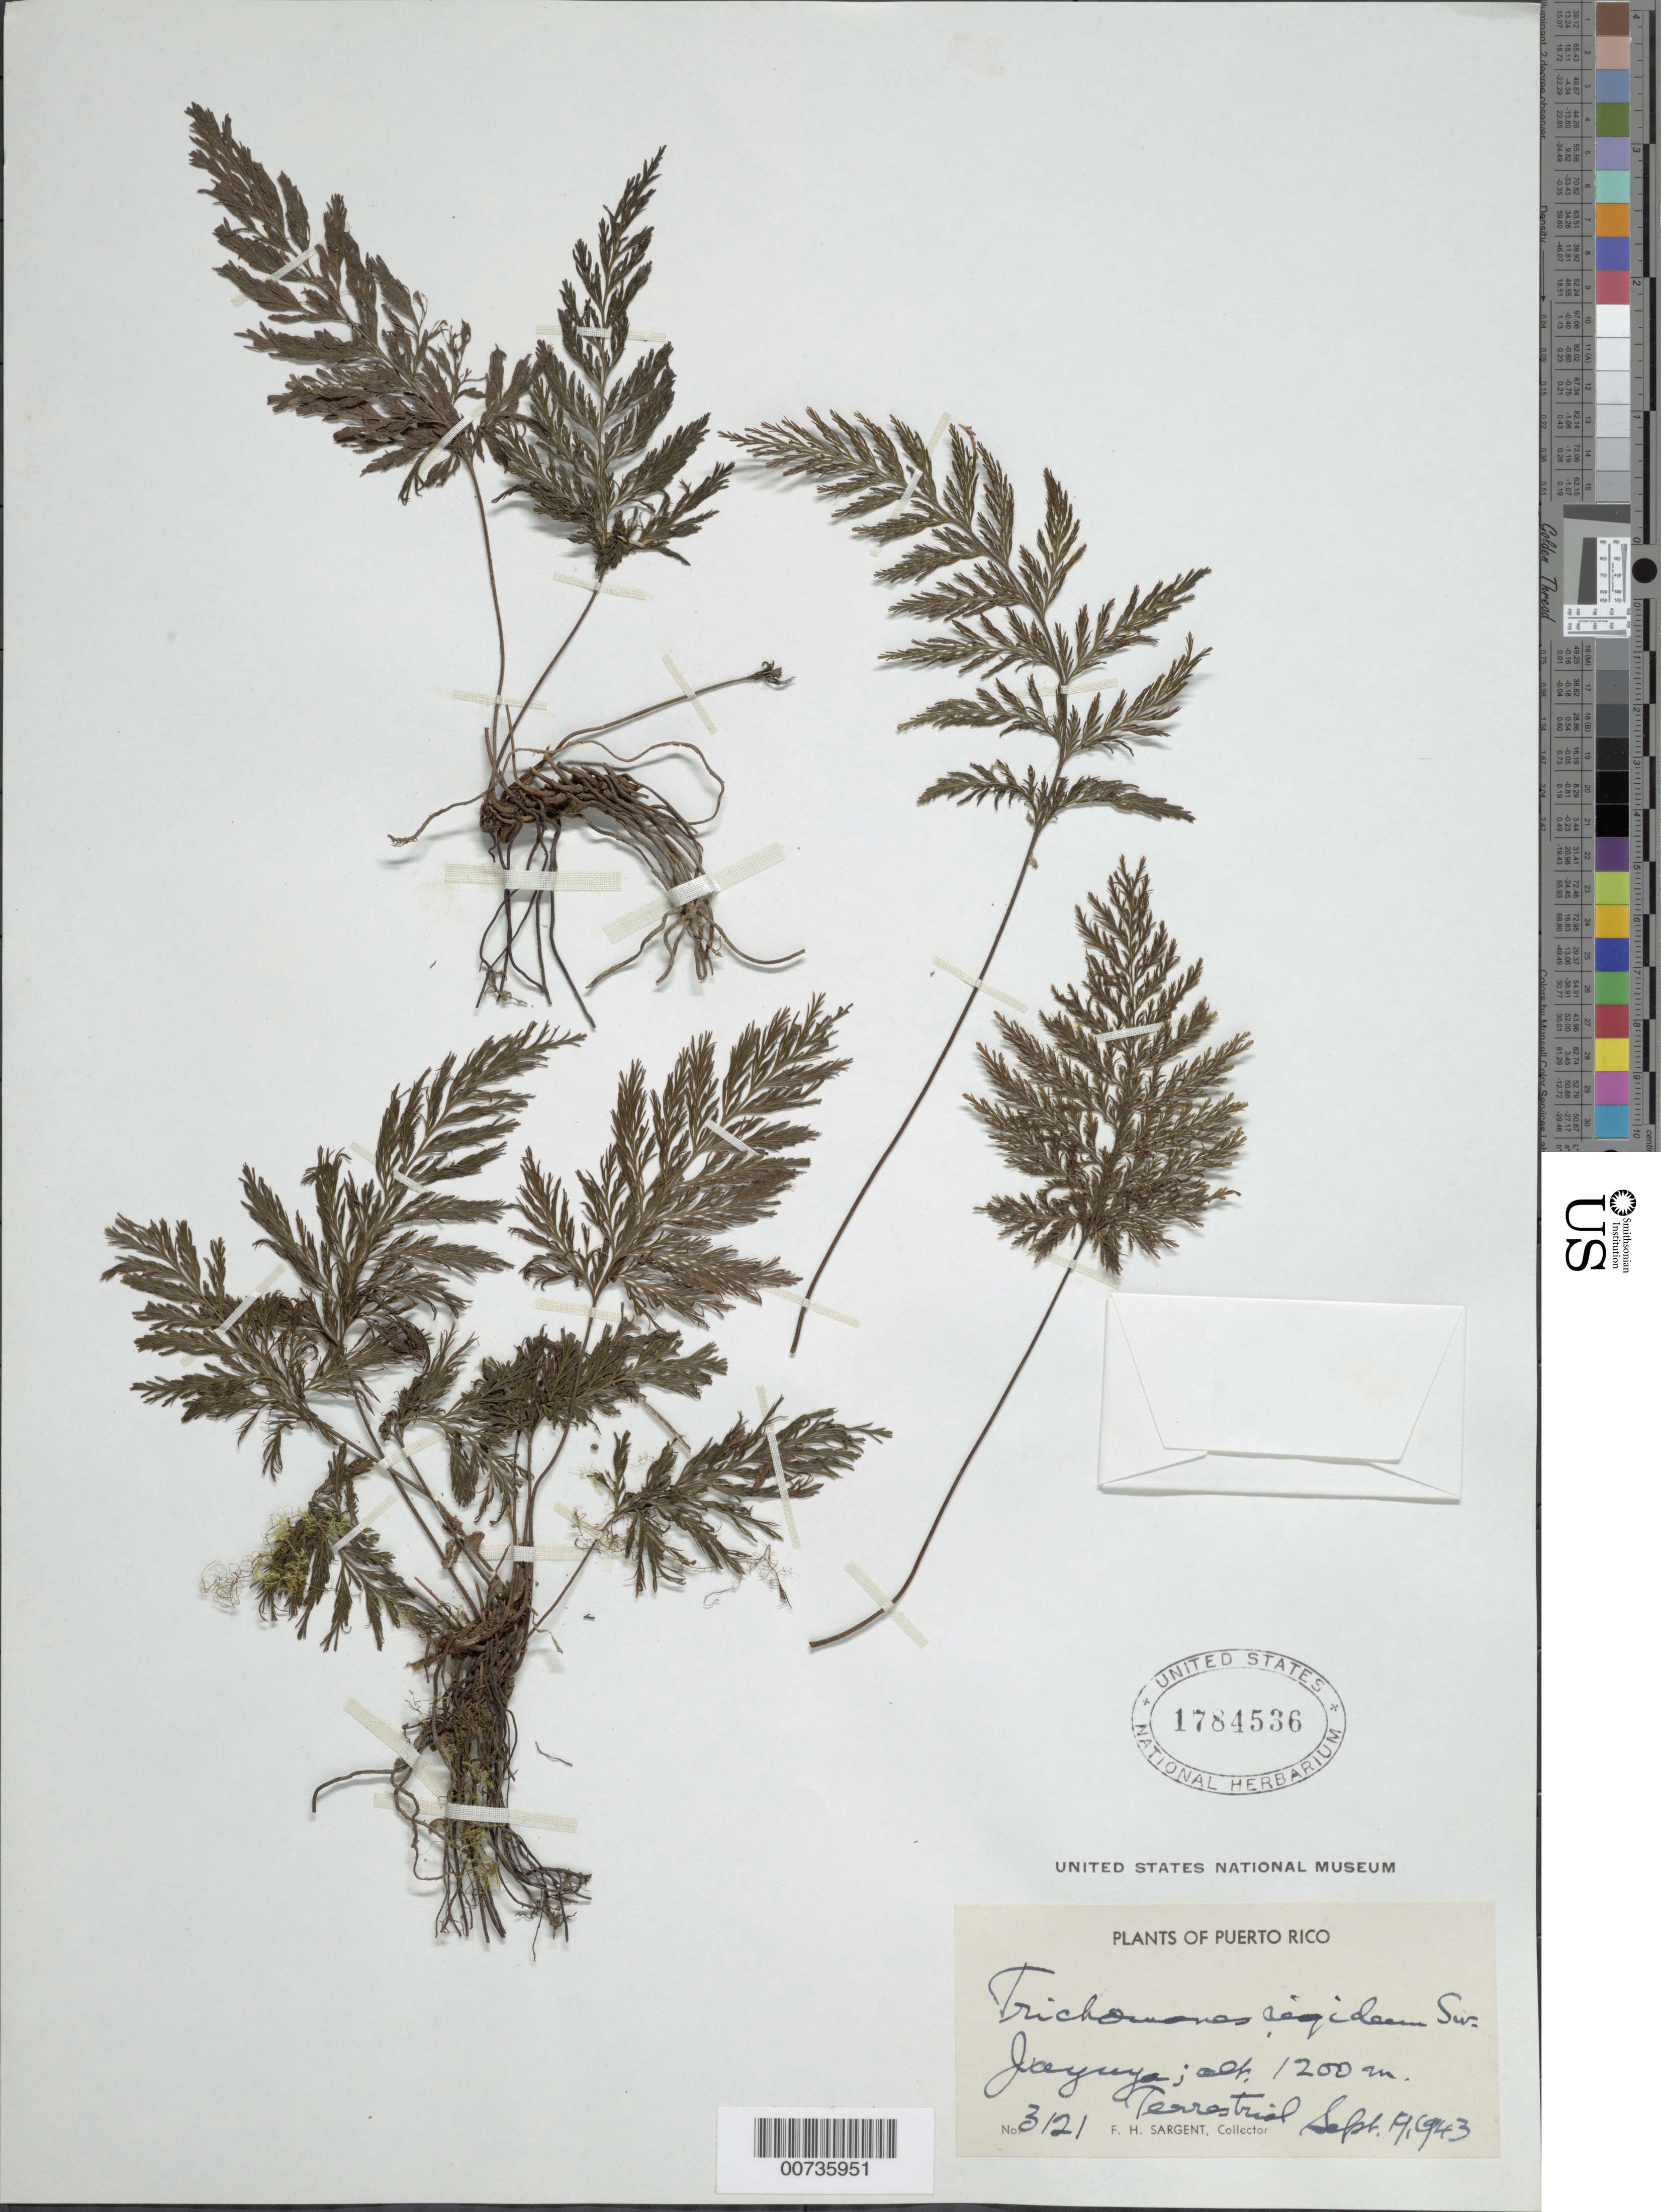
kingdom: Plantae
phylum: Tracheophyta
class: Polypodiopsida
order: Hymenophyllales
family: Hymenophyllaceae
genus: Abrodictyum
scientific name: Abrodictyum rigidum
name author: (Sw.) Ebihara & Dubuisson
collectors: F. H. Sargent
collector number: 3121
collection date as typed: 19 Sep 1943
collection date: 1943-09-19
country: Puerto Rico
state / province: Jayuya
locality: Jayuya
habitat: Terrestrial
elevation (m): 1200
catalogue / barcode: US 1784536